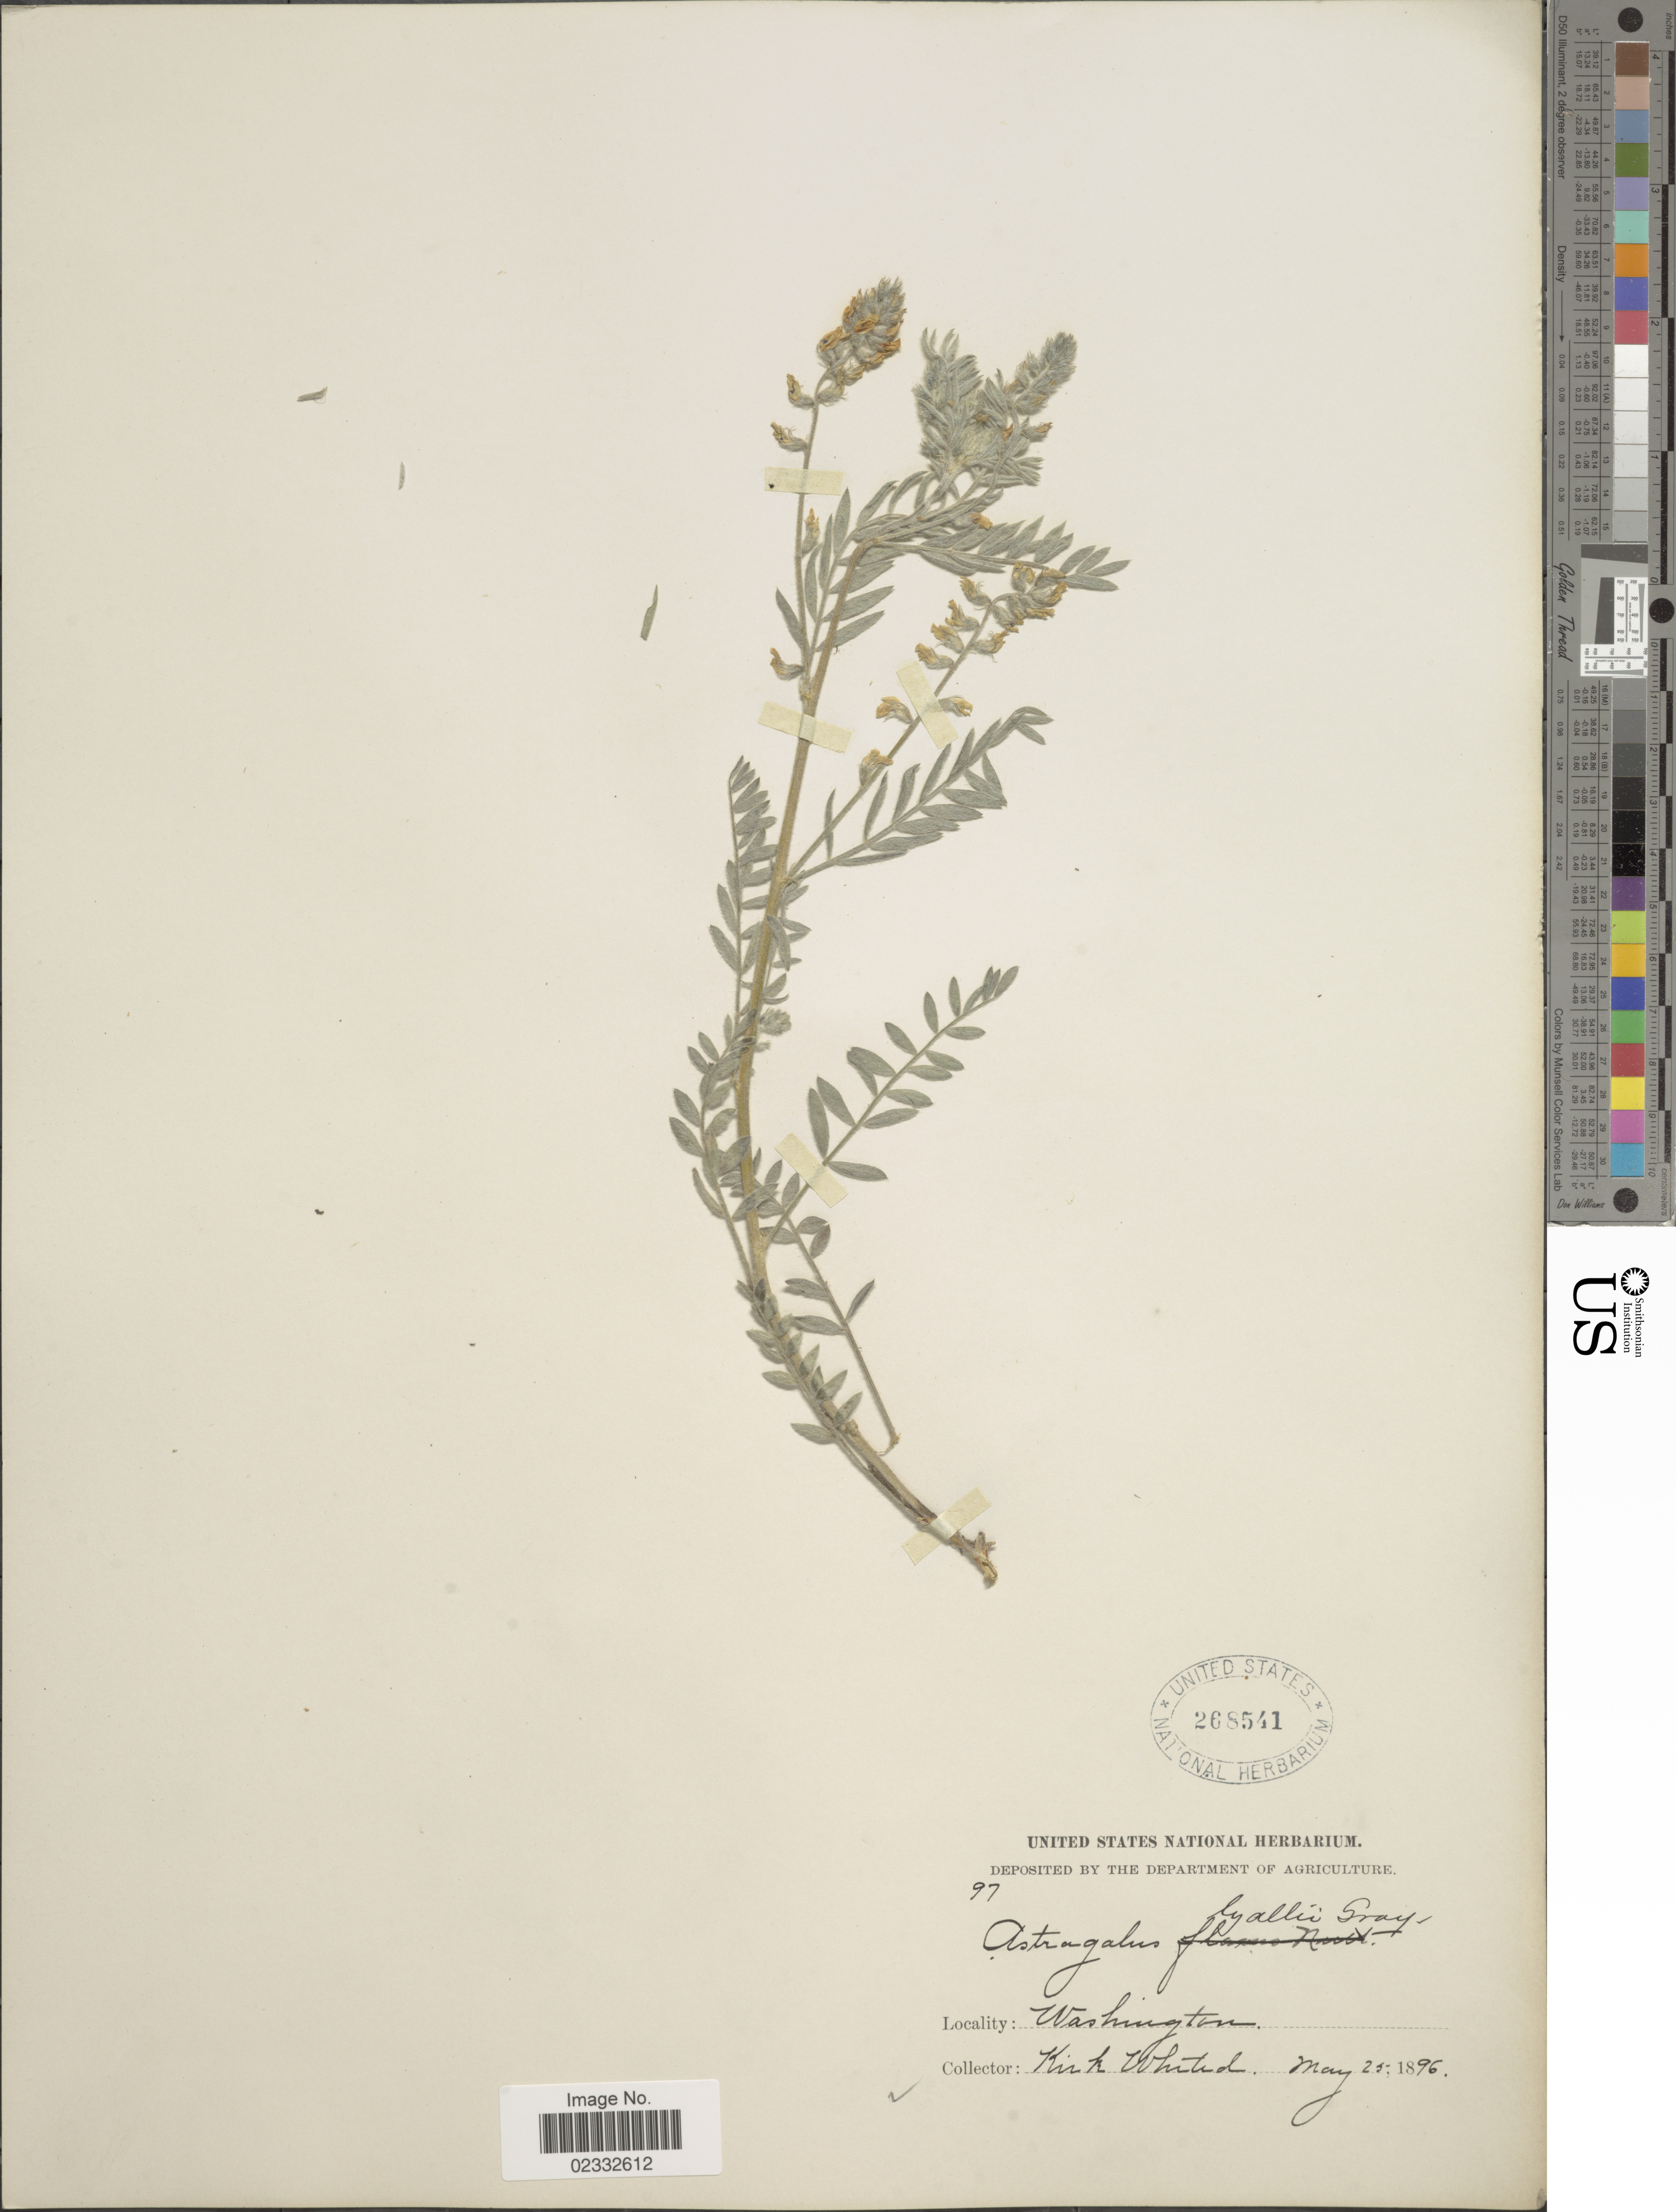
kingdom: Plantae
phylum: Tracheophyta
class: Magnoliopsida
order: Fabales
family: Fabaceae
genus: Astragalus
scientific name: Astragalus lyallii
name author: A. Gray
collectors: K. Whited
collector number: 97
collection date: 1896-05-25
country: United States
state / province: Washington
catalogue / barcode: US 268541